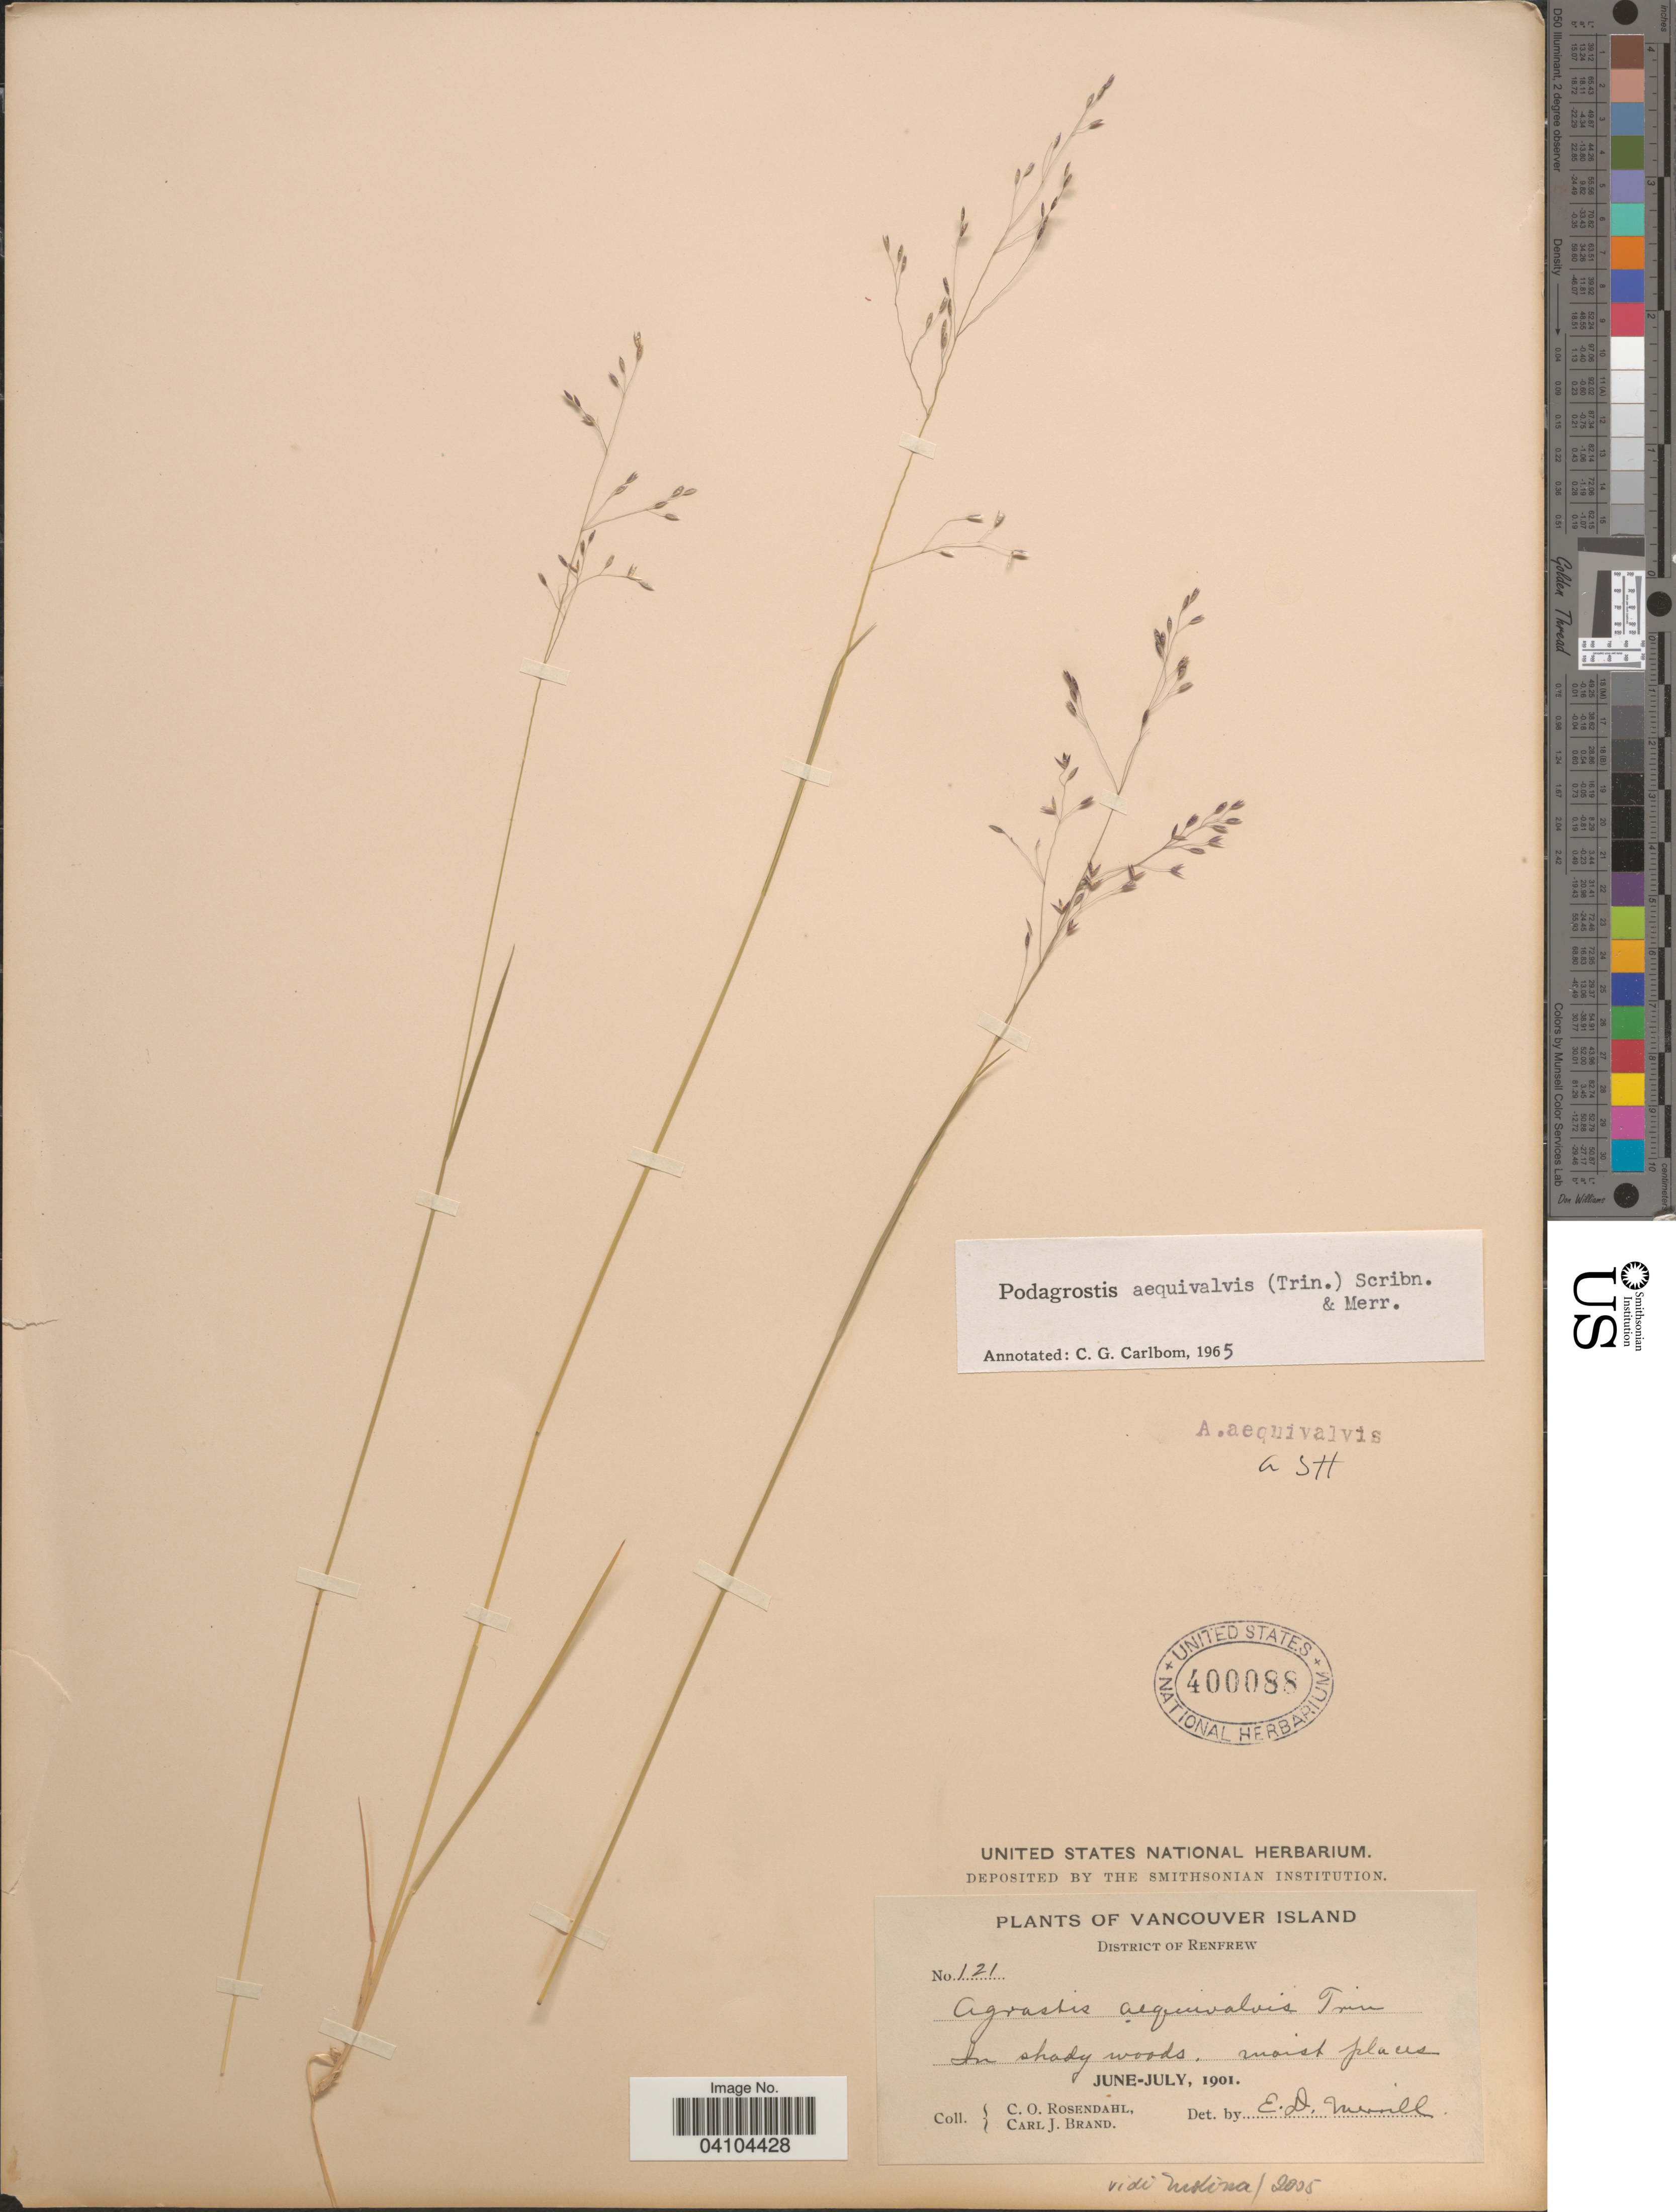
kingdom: Plantae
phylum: Tracheophyta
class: Liliopsida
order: Poales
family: Poaceae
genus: Podagrostis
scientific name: Podagrostis aequivalvis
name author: (Trin.) Scribn. & Merr.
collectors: C. O. Rosendahl & C. J. Brand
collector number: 121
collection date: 1901-06/1901-07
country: Canada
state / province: British Columbia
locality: Vancouver Island. District of Renfrew.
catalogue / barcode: US 400088